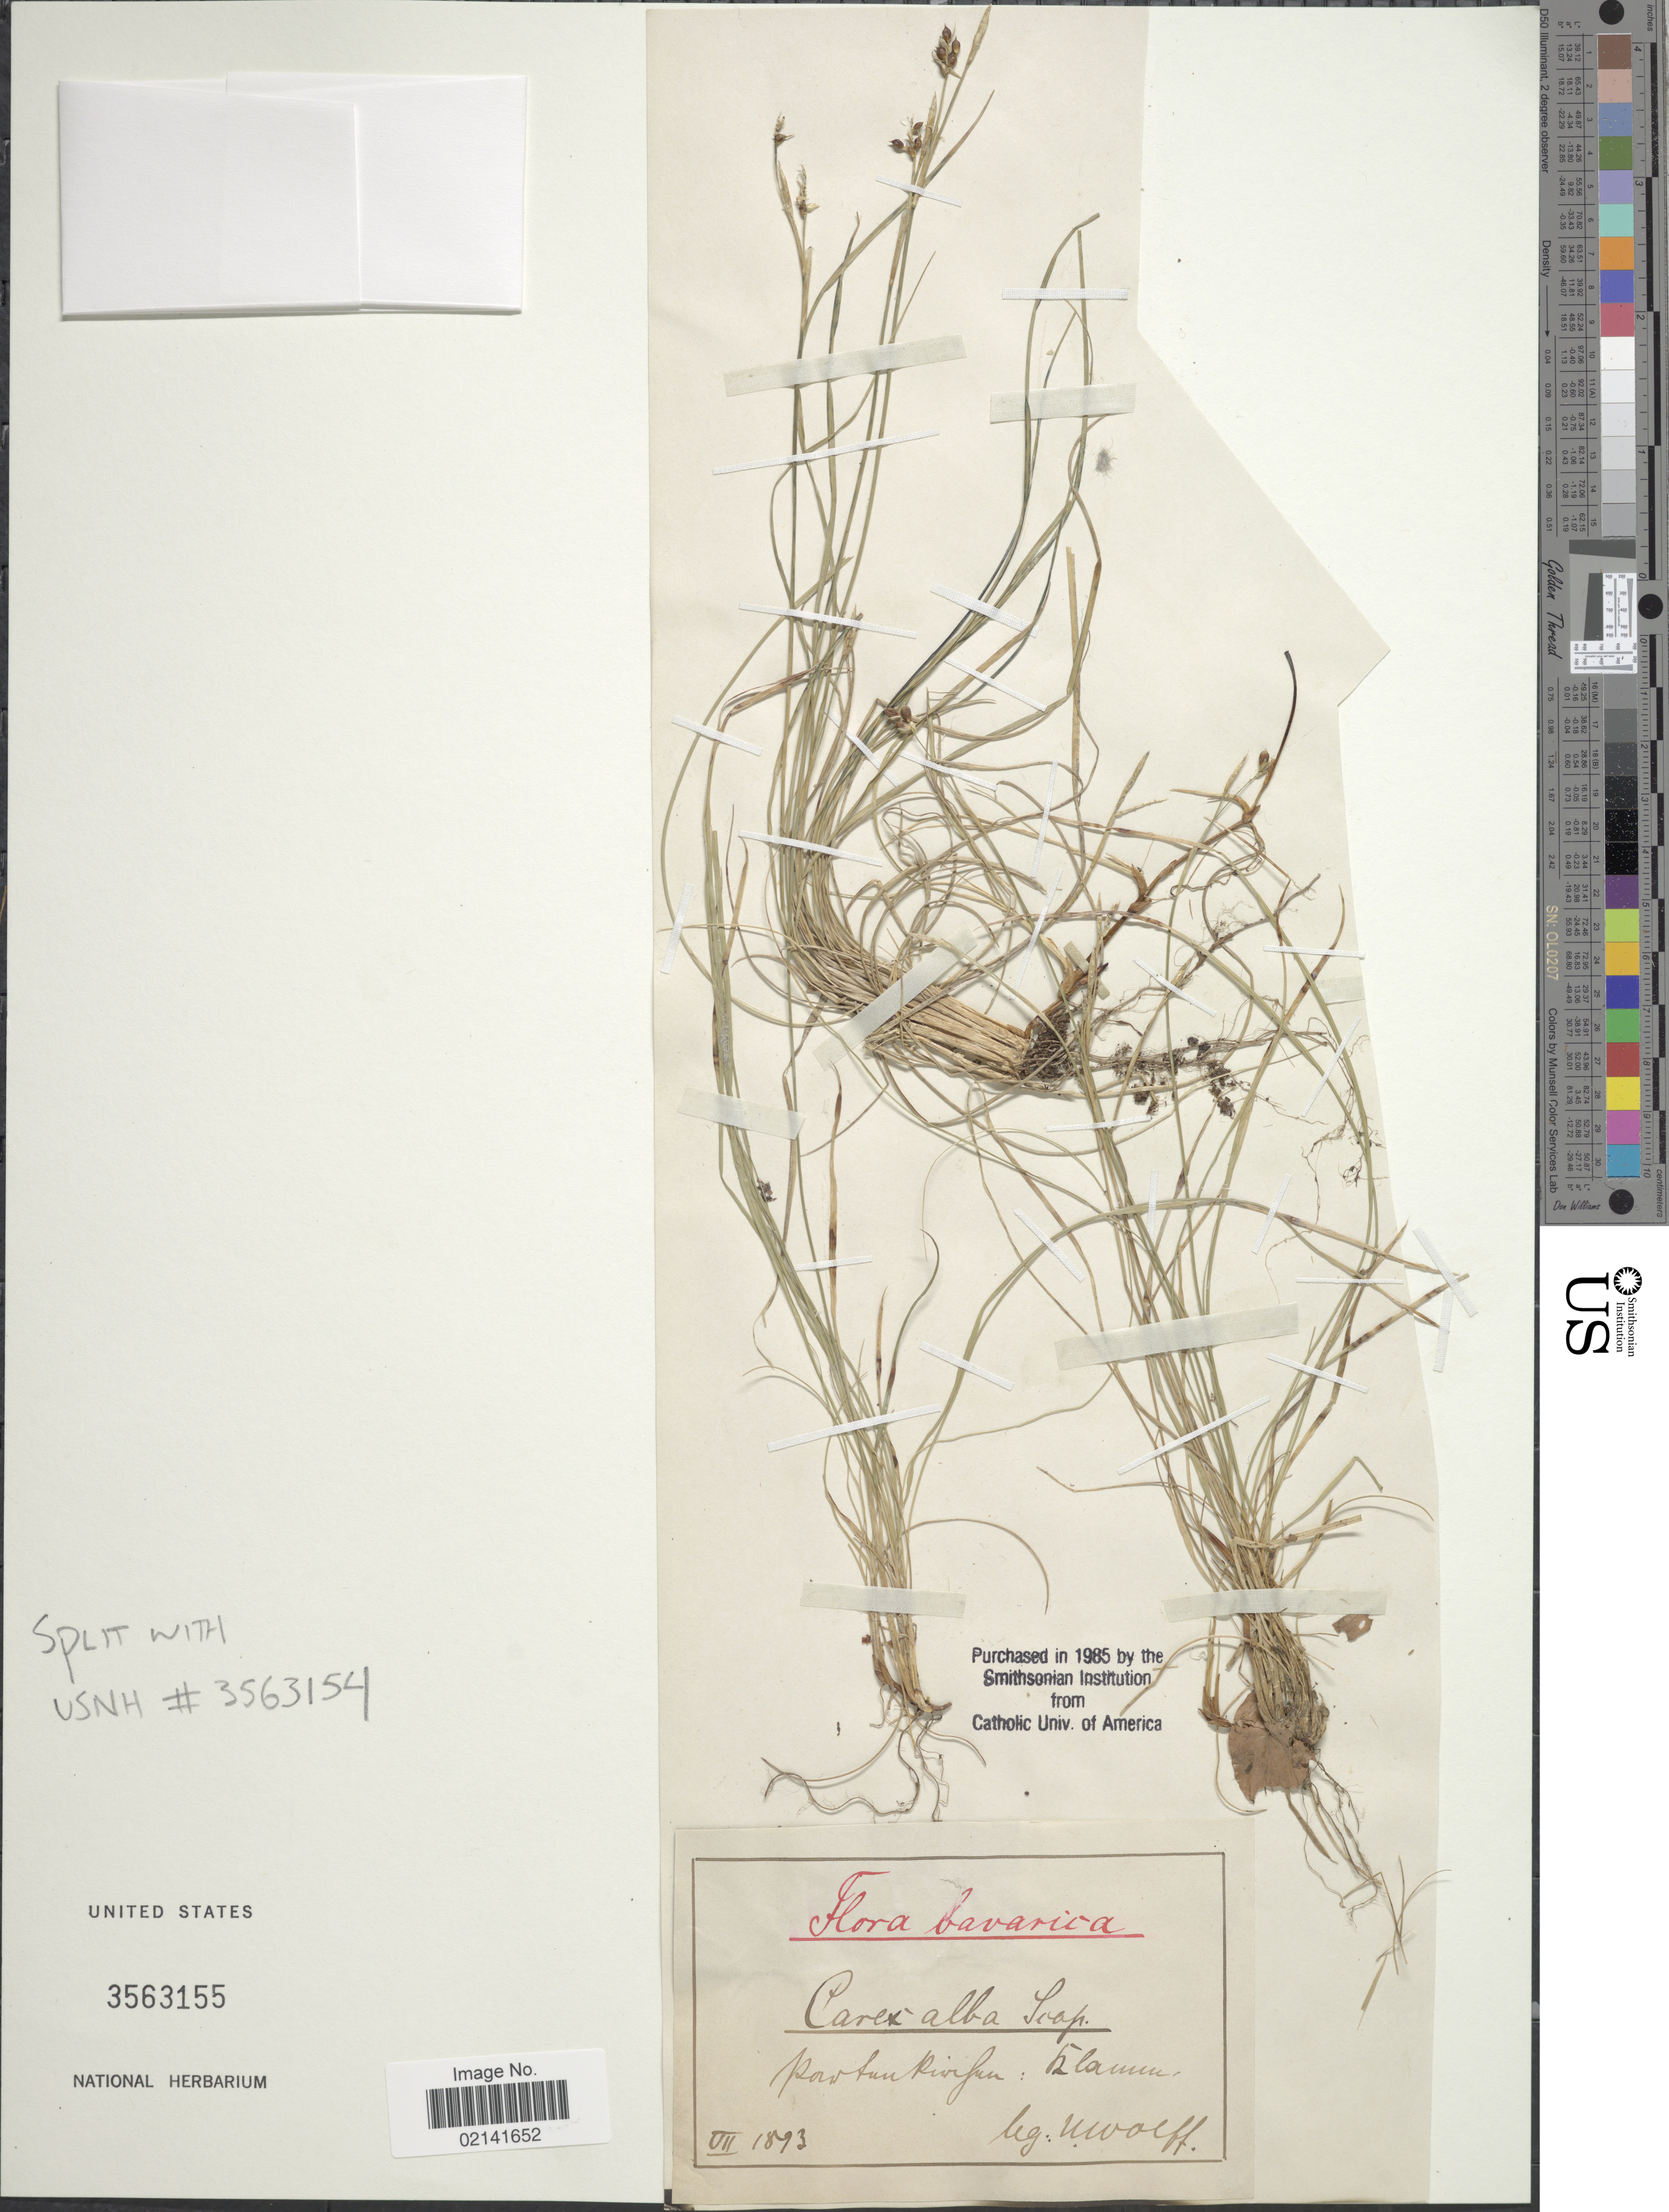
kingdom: Plantae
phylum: Tracheophyta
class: Liliopsida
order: Poales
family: Cyperaceae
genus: Carex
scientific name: Carex alba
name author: Scop.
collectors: K. F. A. H. Wolff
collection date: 1893-07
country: Germany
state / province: Bayern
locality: Bavarica, Powtun Rivfun: Klamm [interpreted]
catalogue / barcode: US 3563155